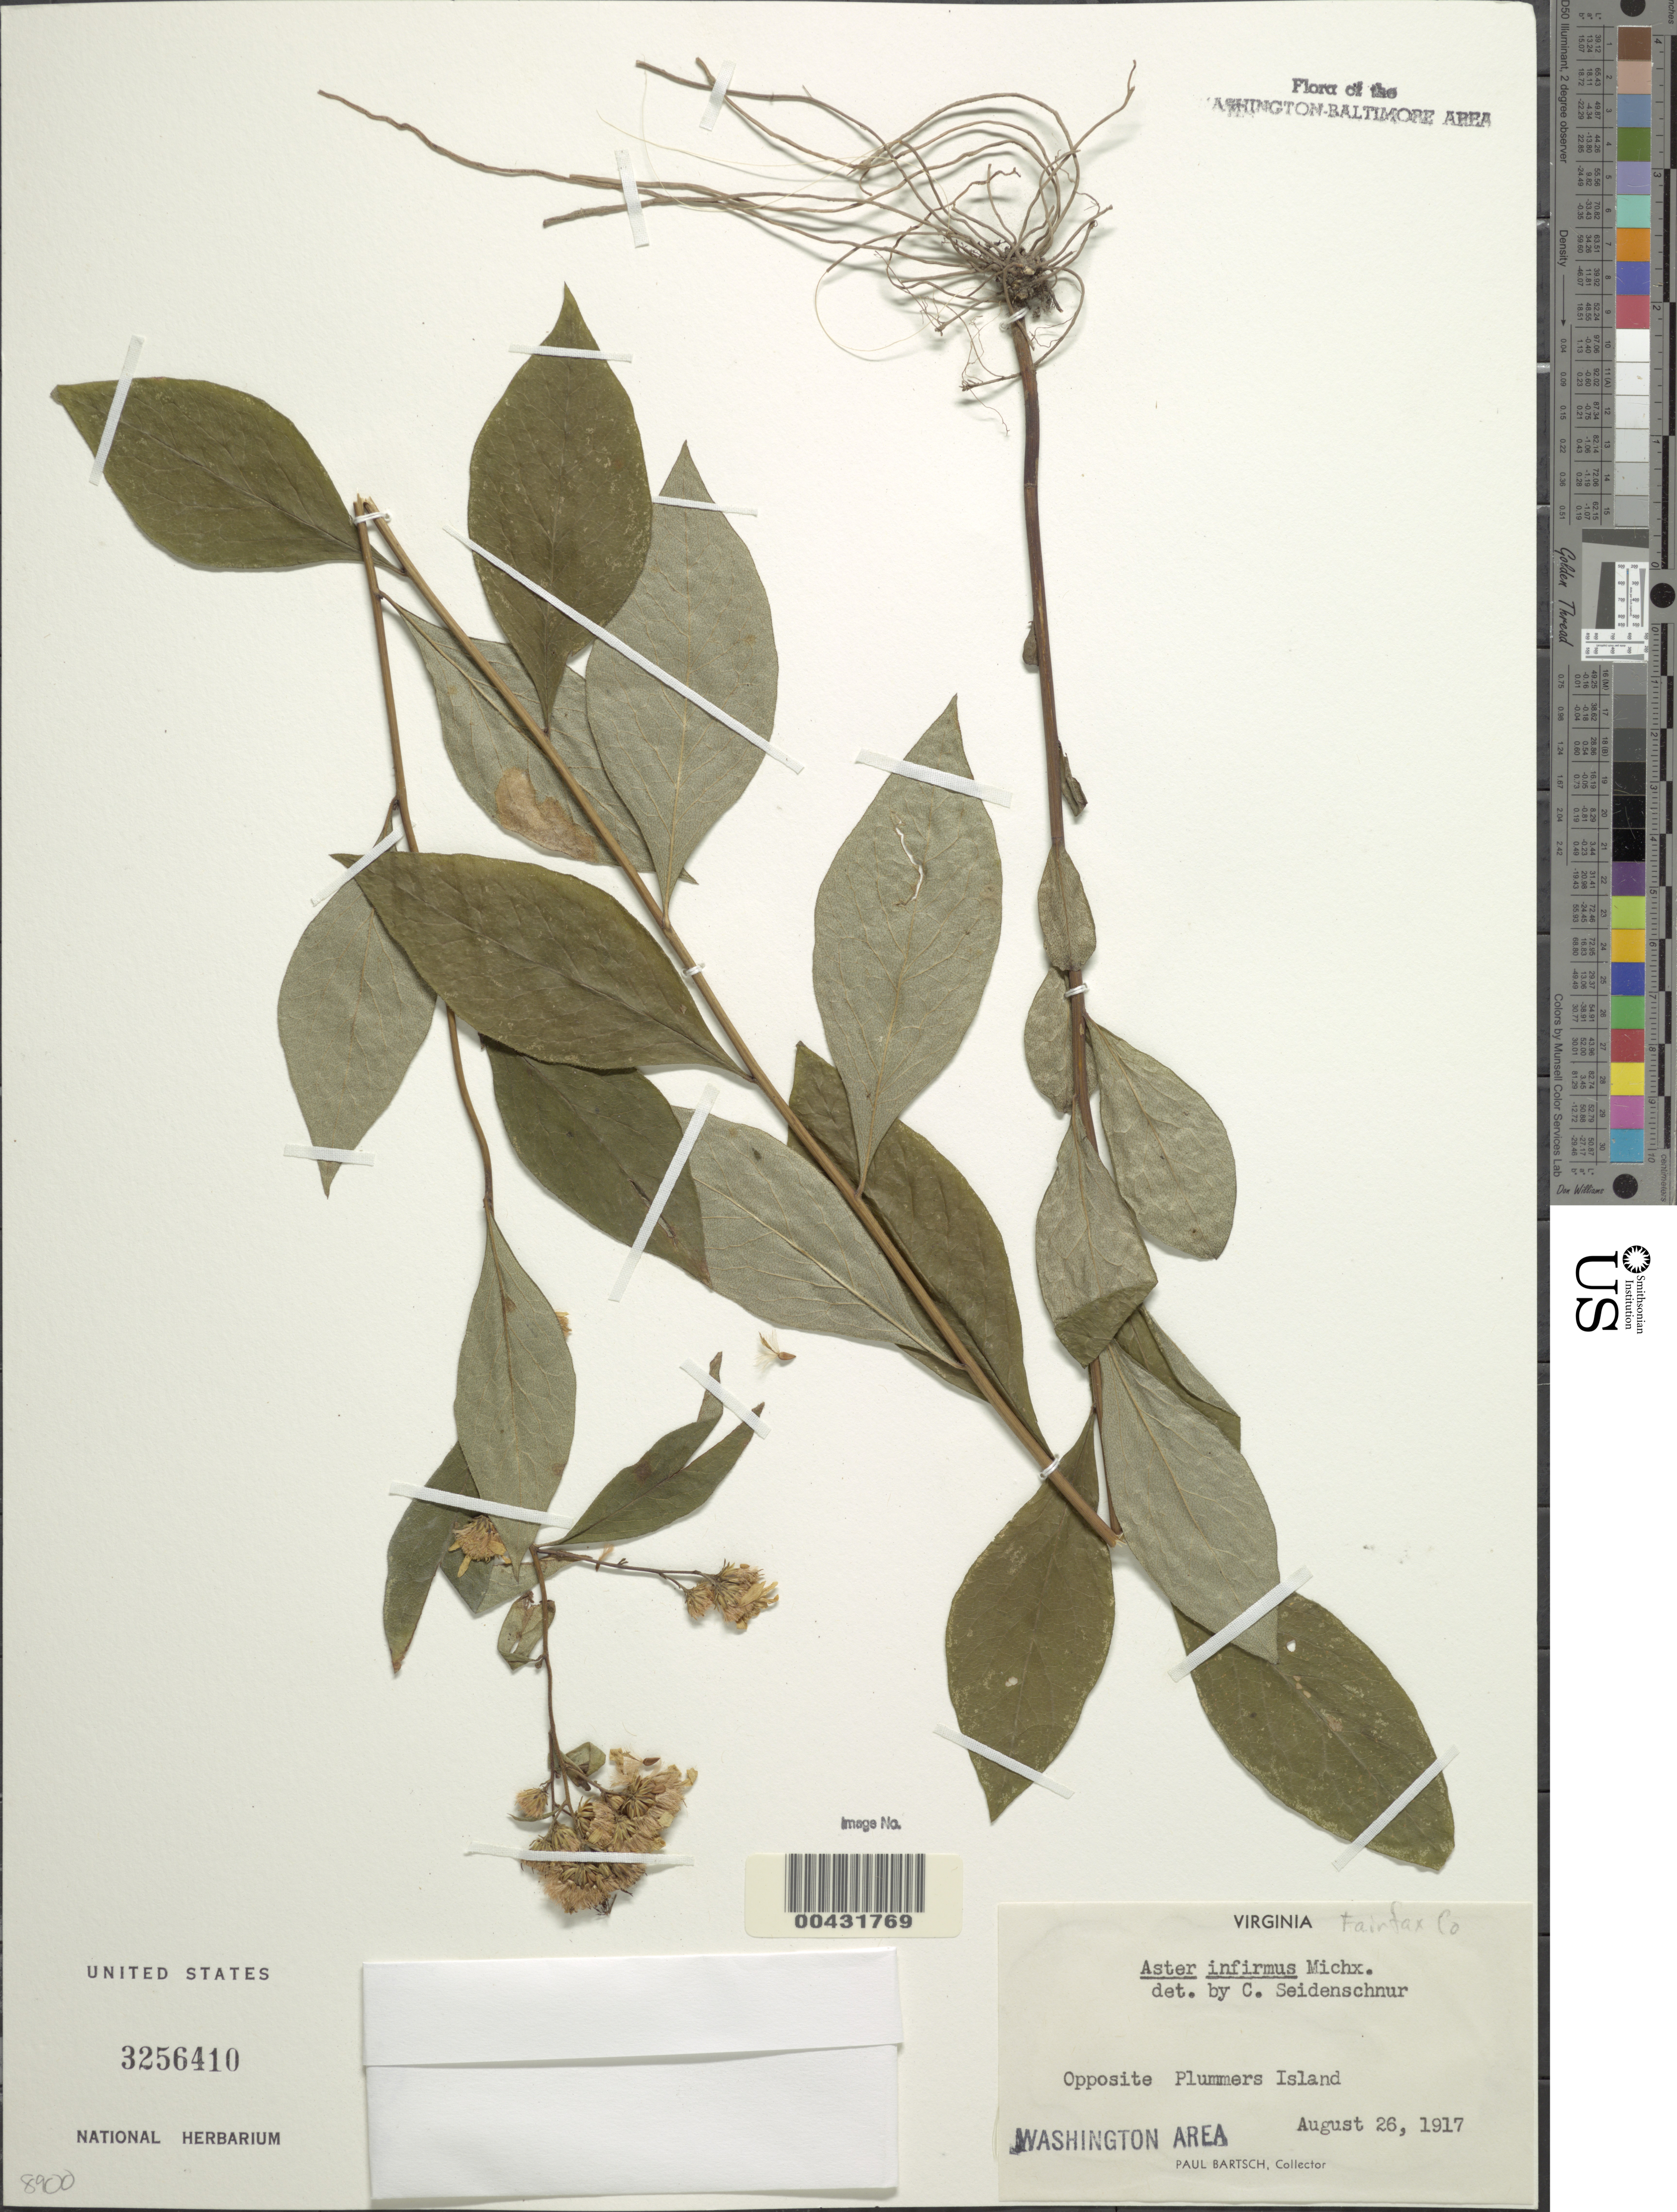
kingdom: Plantae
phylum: Tracheophyta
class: Magnoliopsida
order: Asterales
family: Asteraceae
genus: Doellingeria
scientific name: Doellingeria infirma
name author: (Michx.) Greene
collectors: P. Bartsch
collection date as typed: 26 Aug 1917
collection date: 1917-08-26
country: United States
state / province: Virginia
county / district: Fairfax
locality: opposite Plummers Island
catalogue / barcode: US 3256410